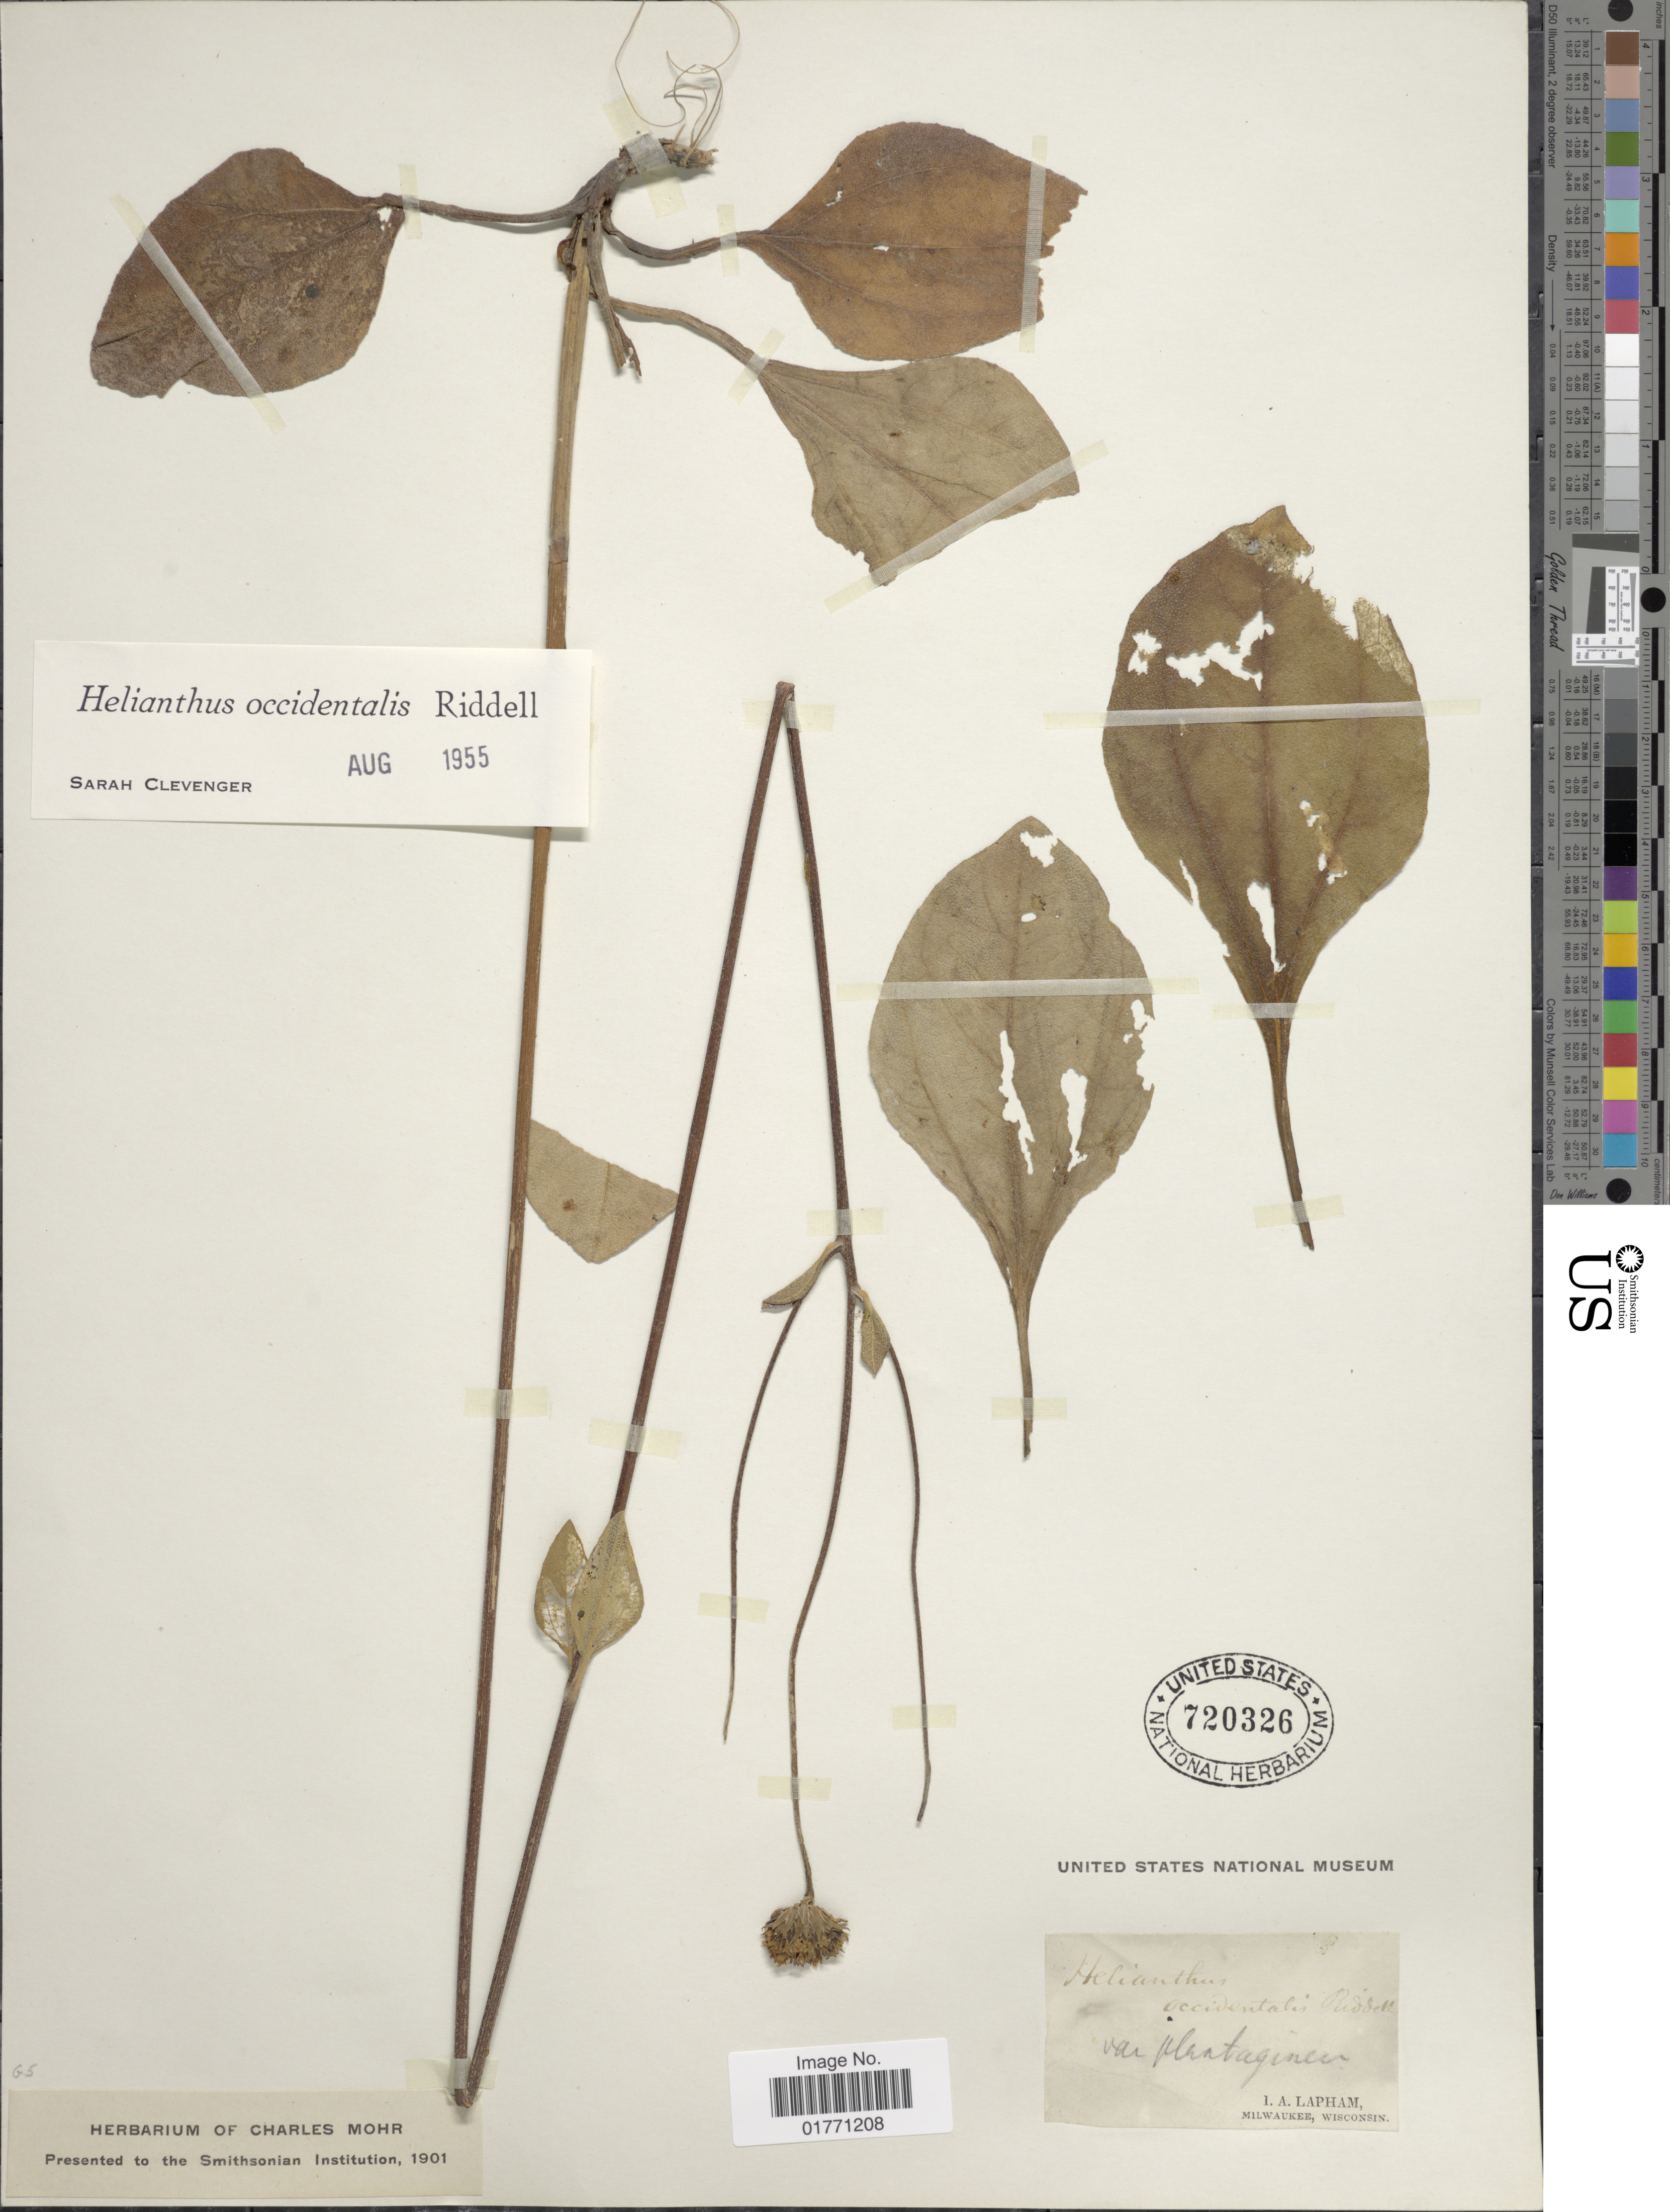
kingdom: Plantae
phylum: Tracheophyta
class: Magnoliopsida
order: Asterales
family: Asteraceae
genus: Helianthus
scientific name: Helianthus occidentalis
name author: Riddell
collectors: I. Lapham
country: United States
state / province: Wisconsin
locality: Milwaukee.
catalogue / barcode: US 720326